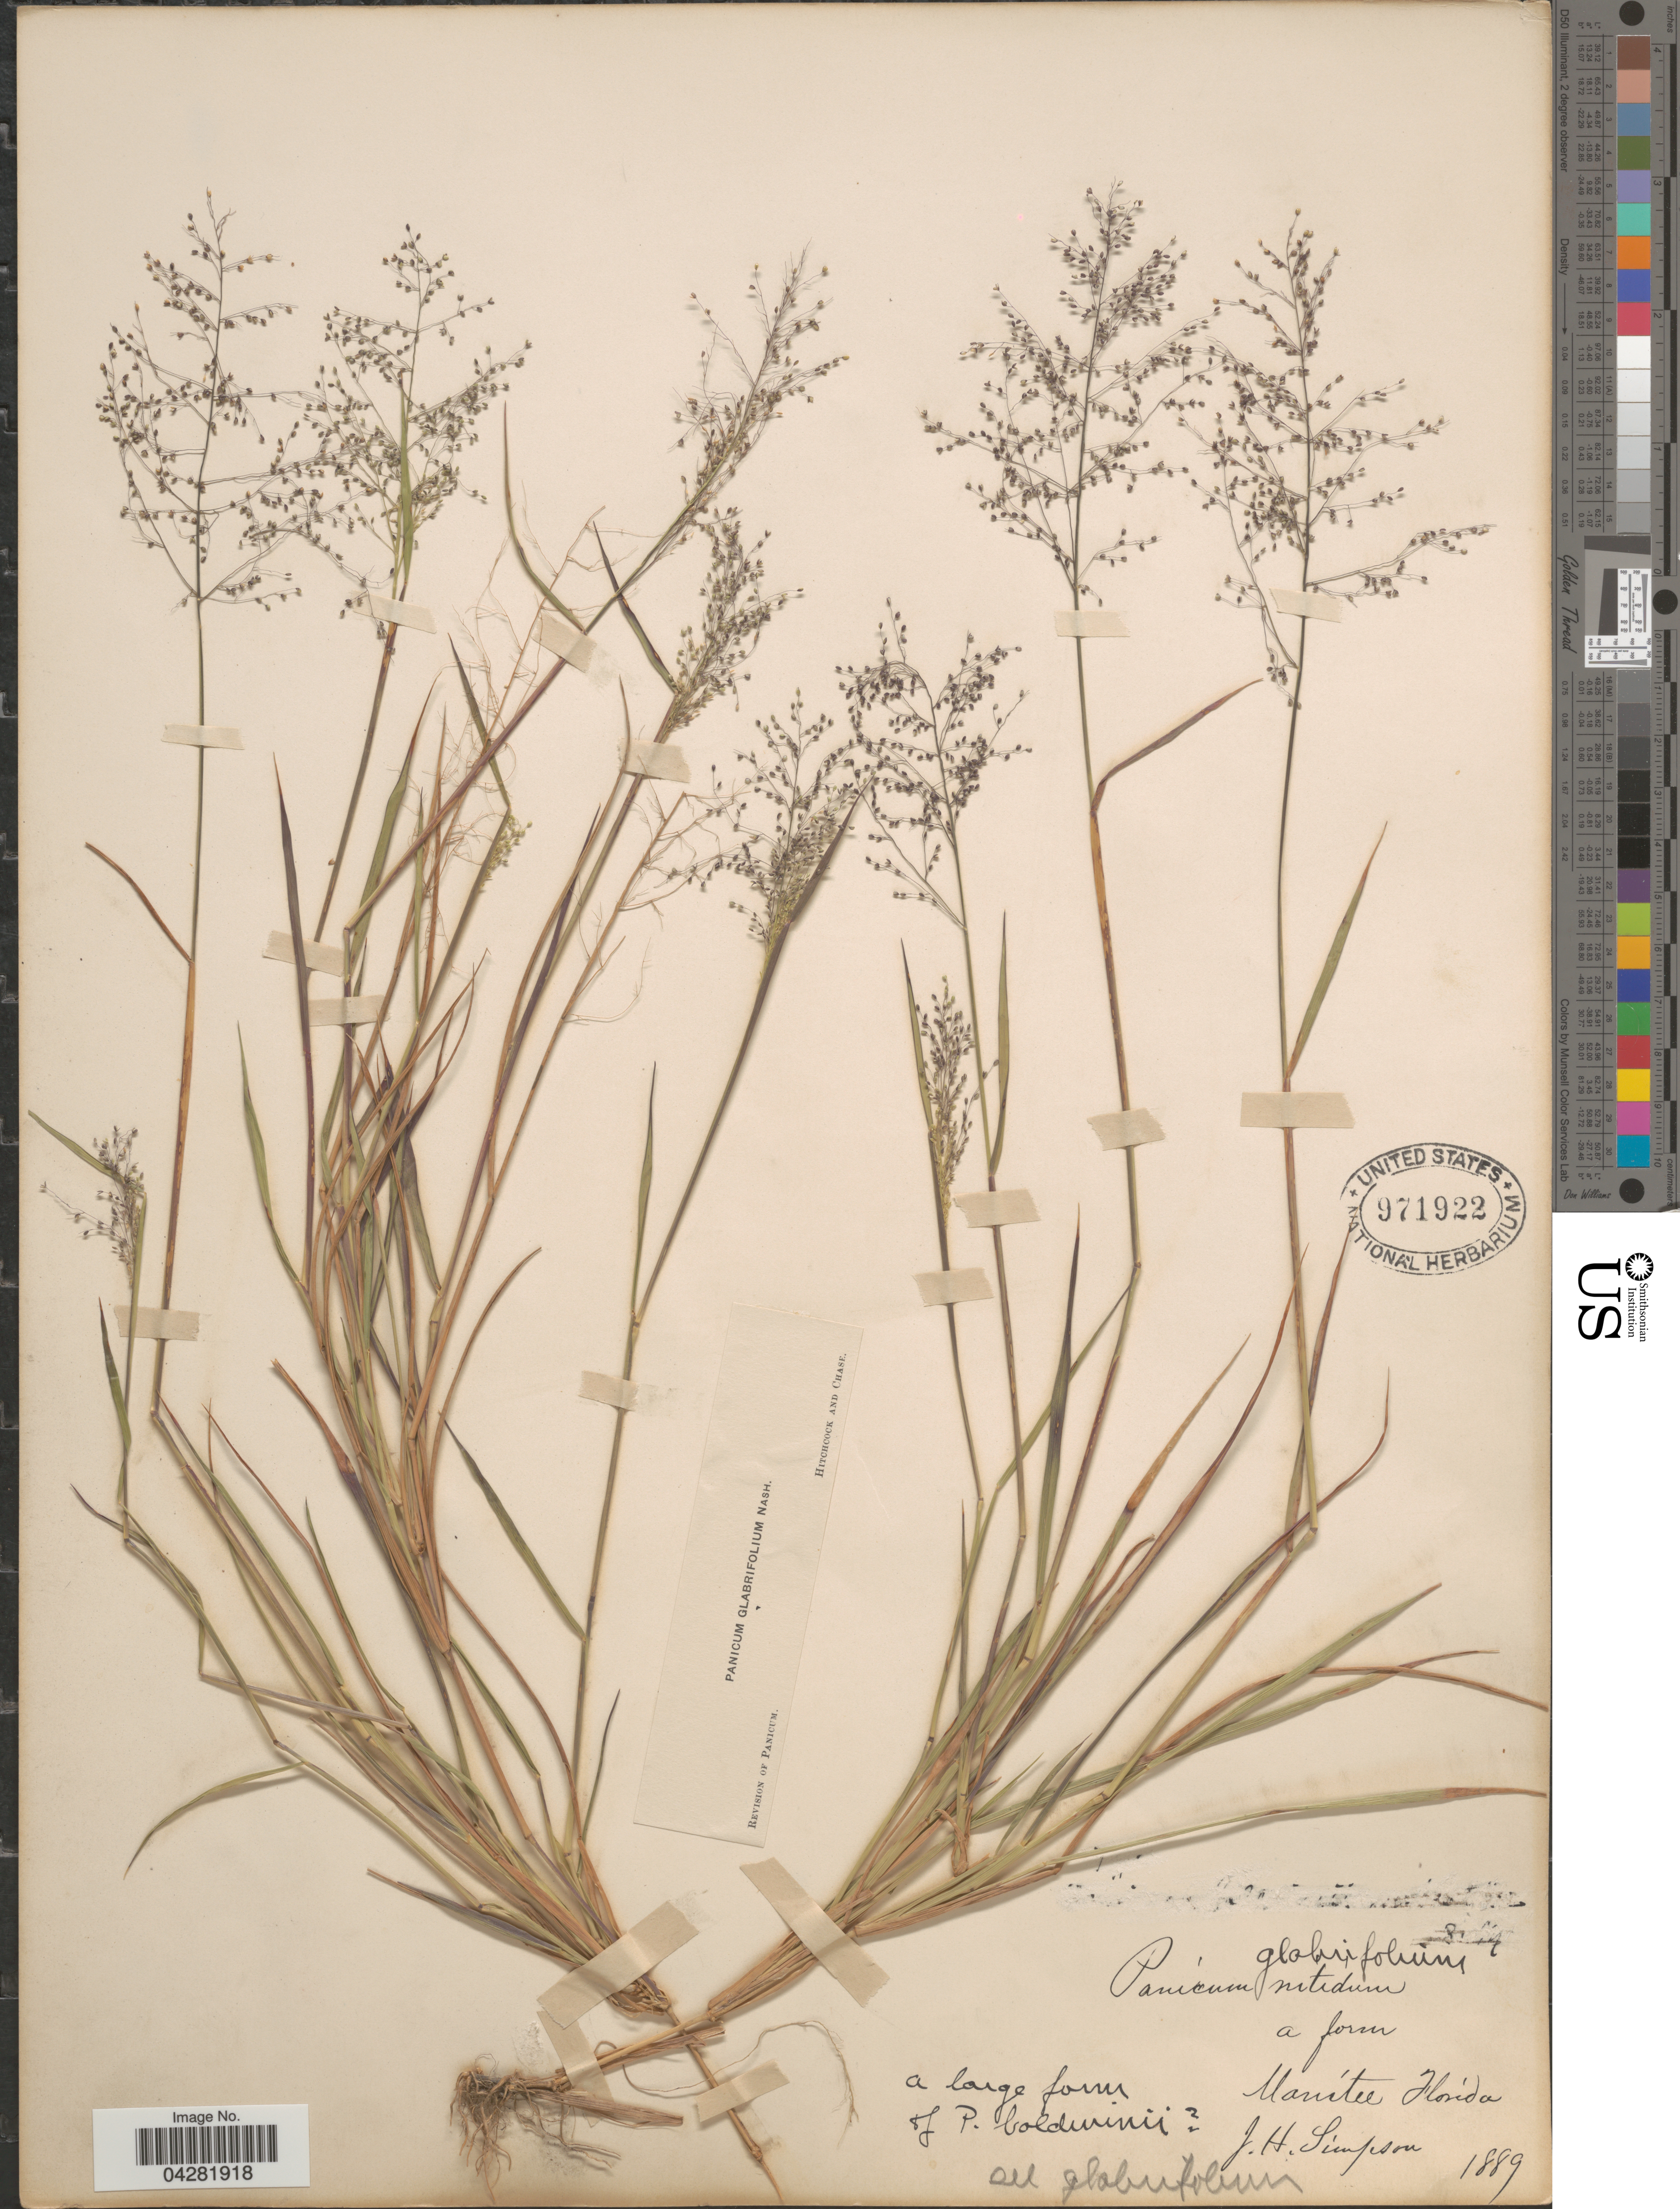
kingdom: Plantae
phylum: Tracheophyta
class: Liliopsida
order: Poales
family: Poaceae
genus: Dichanthelium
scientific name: Dichanthelium ensifolium var. ensifolium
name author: (Baldwin ex Elliot) Gould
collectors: J. H. Simpson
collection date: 1889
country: United States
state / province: Florida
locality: Manitee.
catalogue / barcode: US 971922